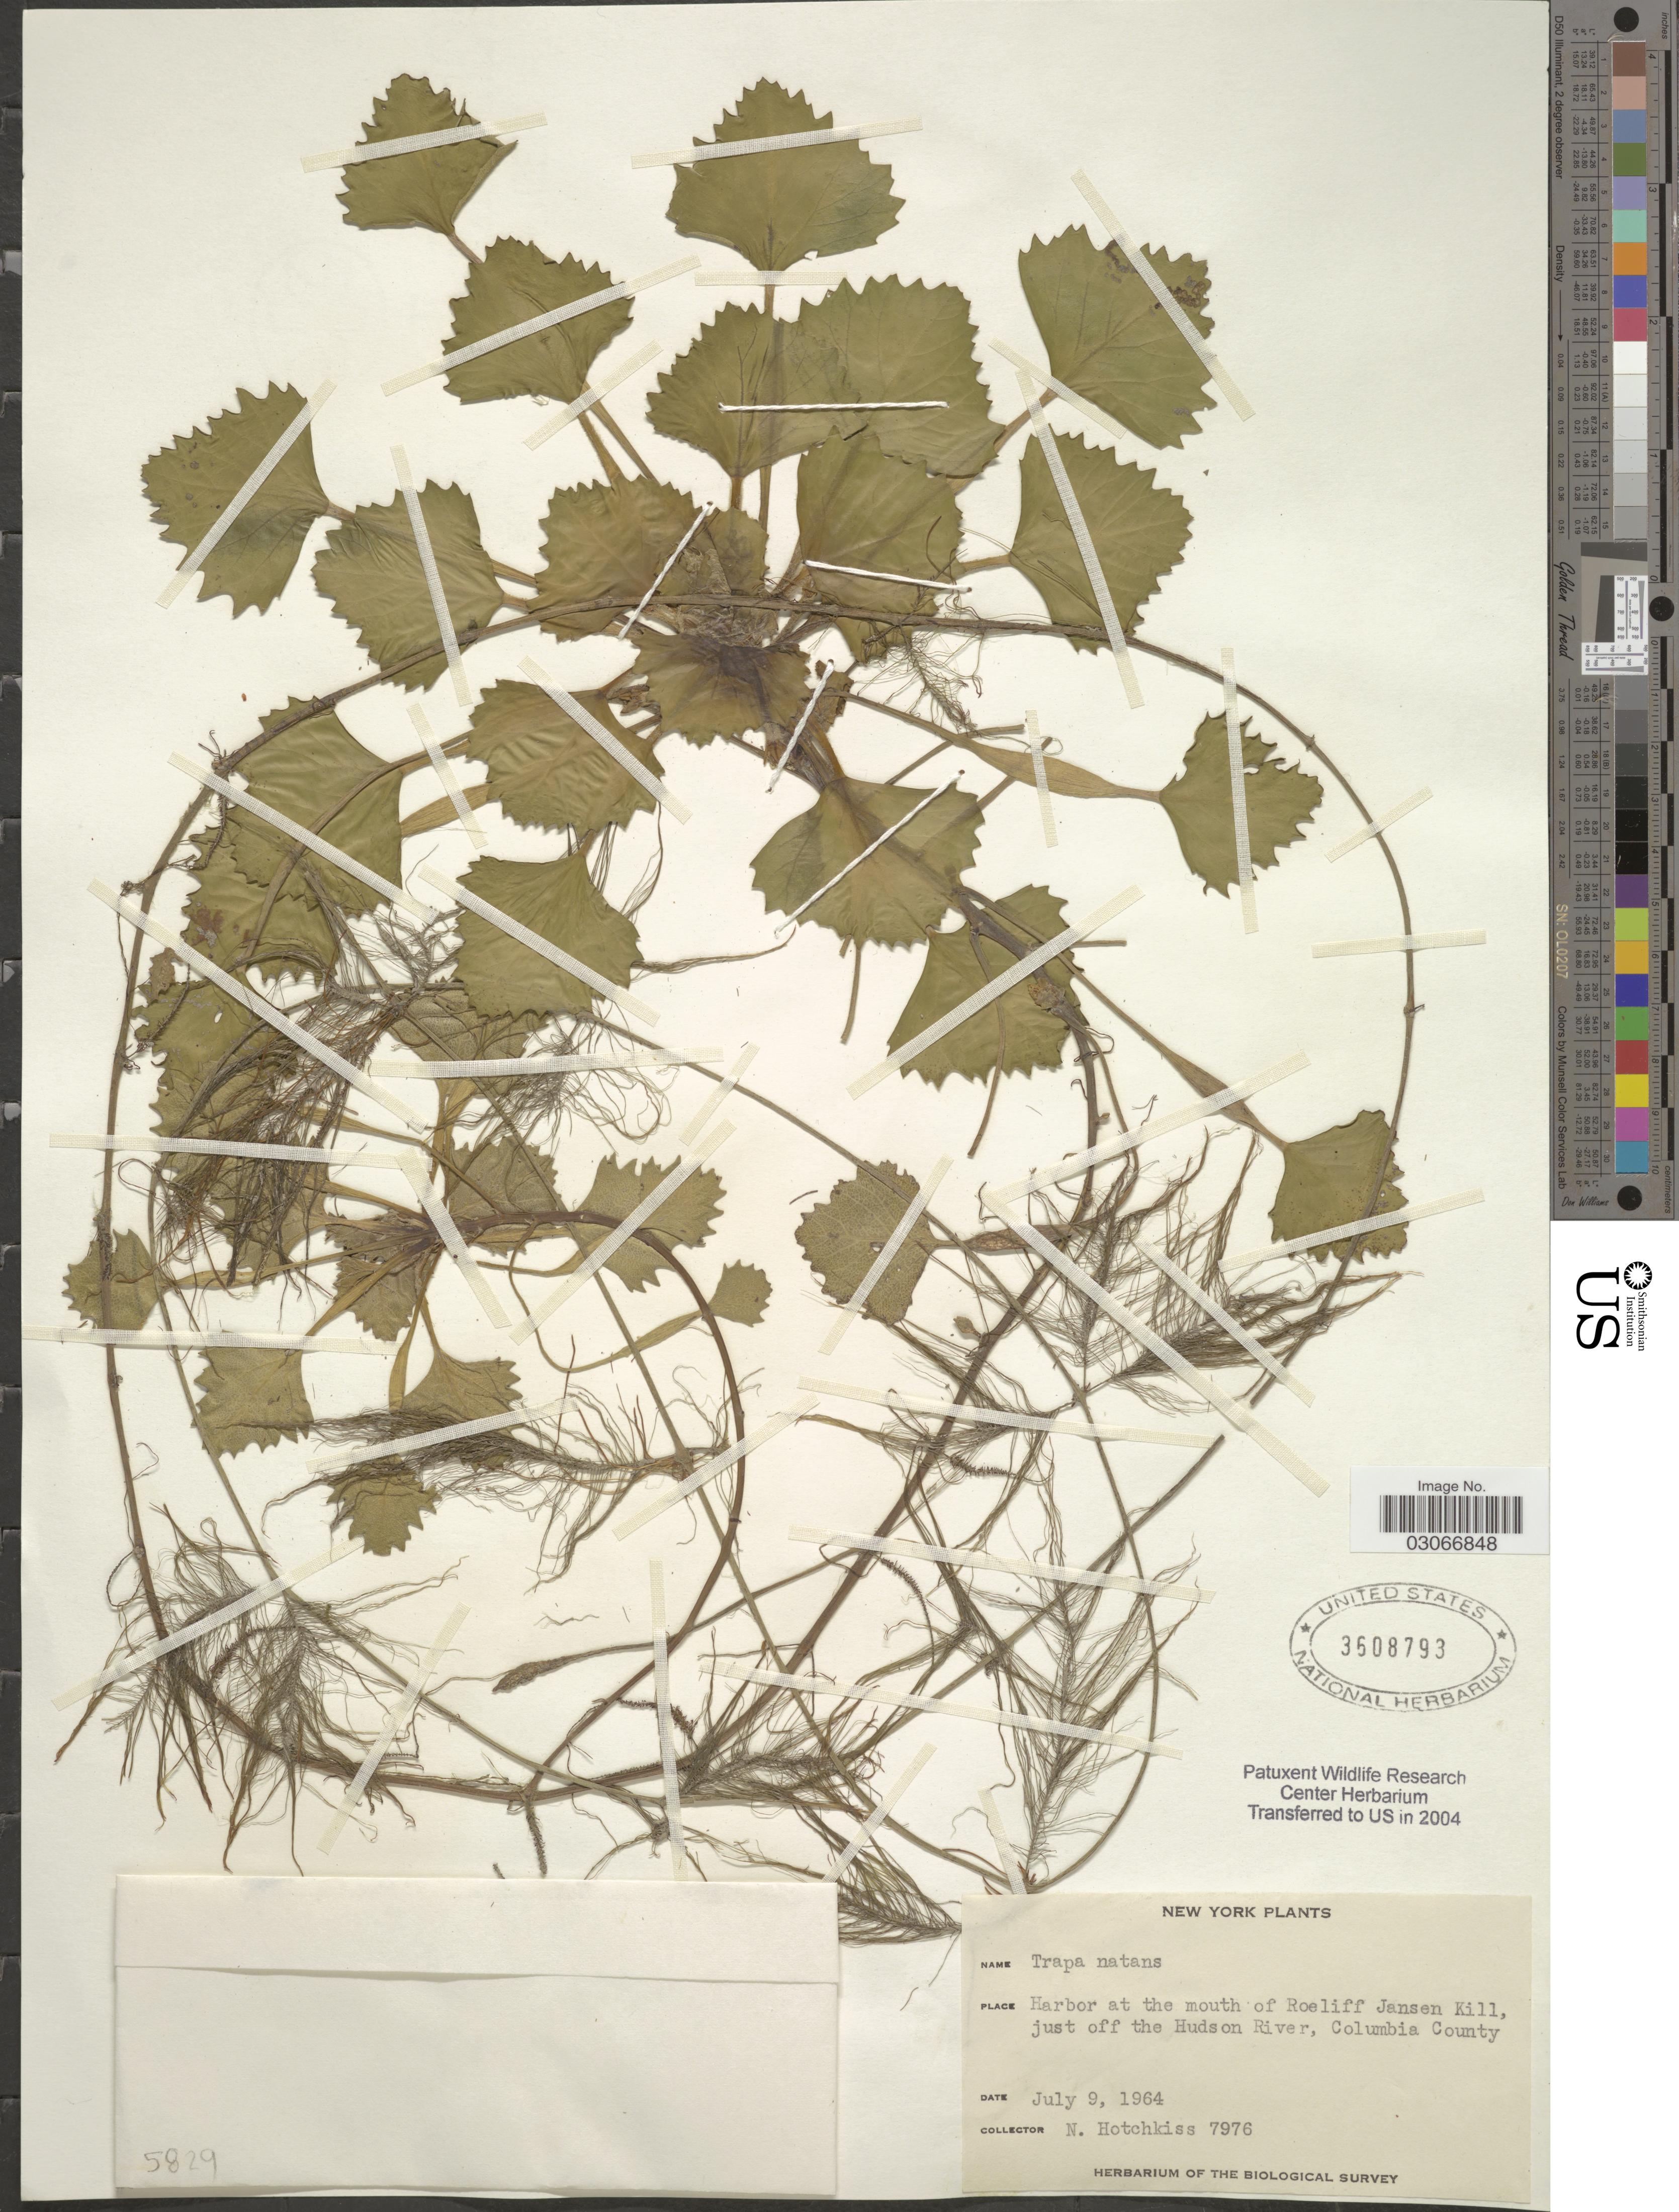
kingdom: Plantae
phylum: Tracheophyta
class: Magnoliopsida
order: Myrtales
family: Lythraceae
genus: Trapa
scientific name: Trapa natans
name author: L.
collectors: N. Hotchkiss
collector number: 7976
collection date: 1964-07-09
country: United States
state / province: New York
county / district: Columbia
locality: Harbor at the mouth of Roeliff Jansen Kill, just off the Hudson River, Columbia County.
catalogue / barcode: US 3608793